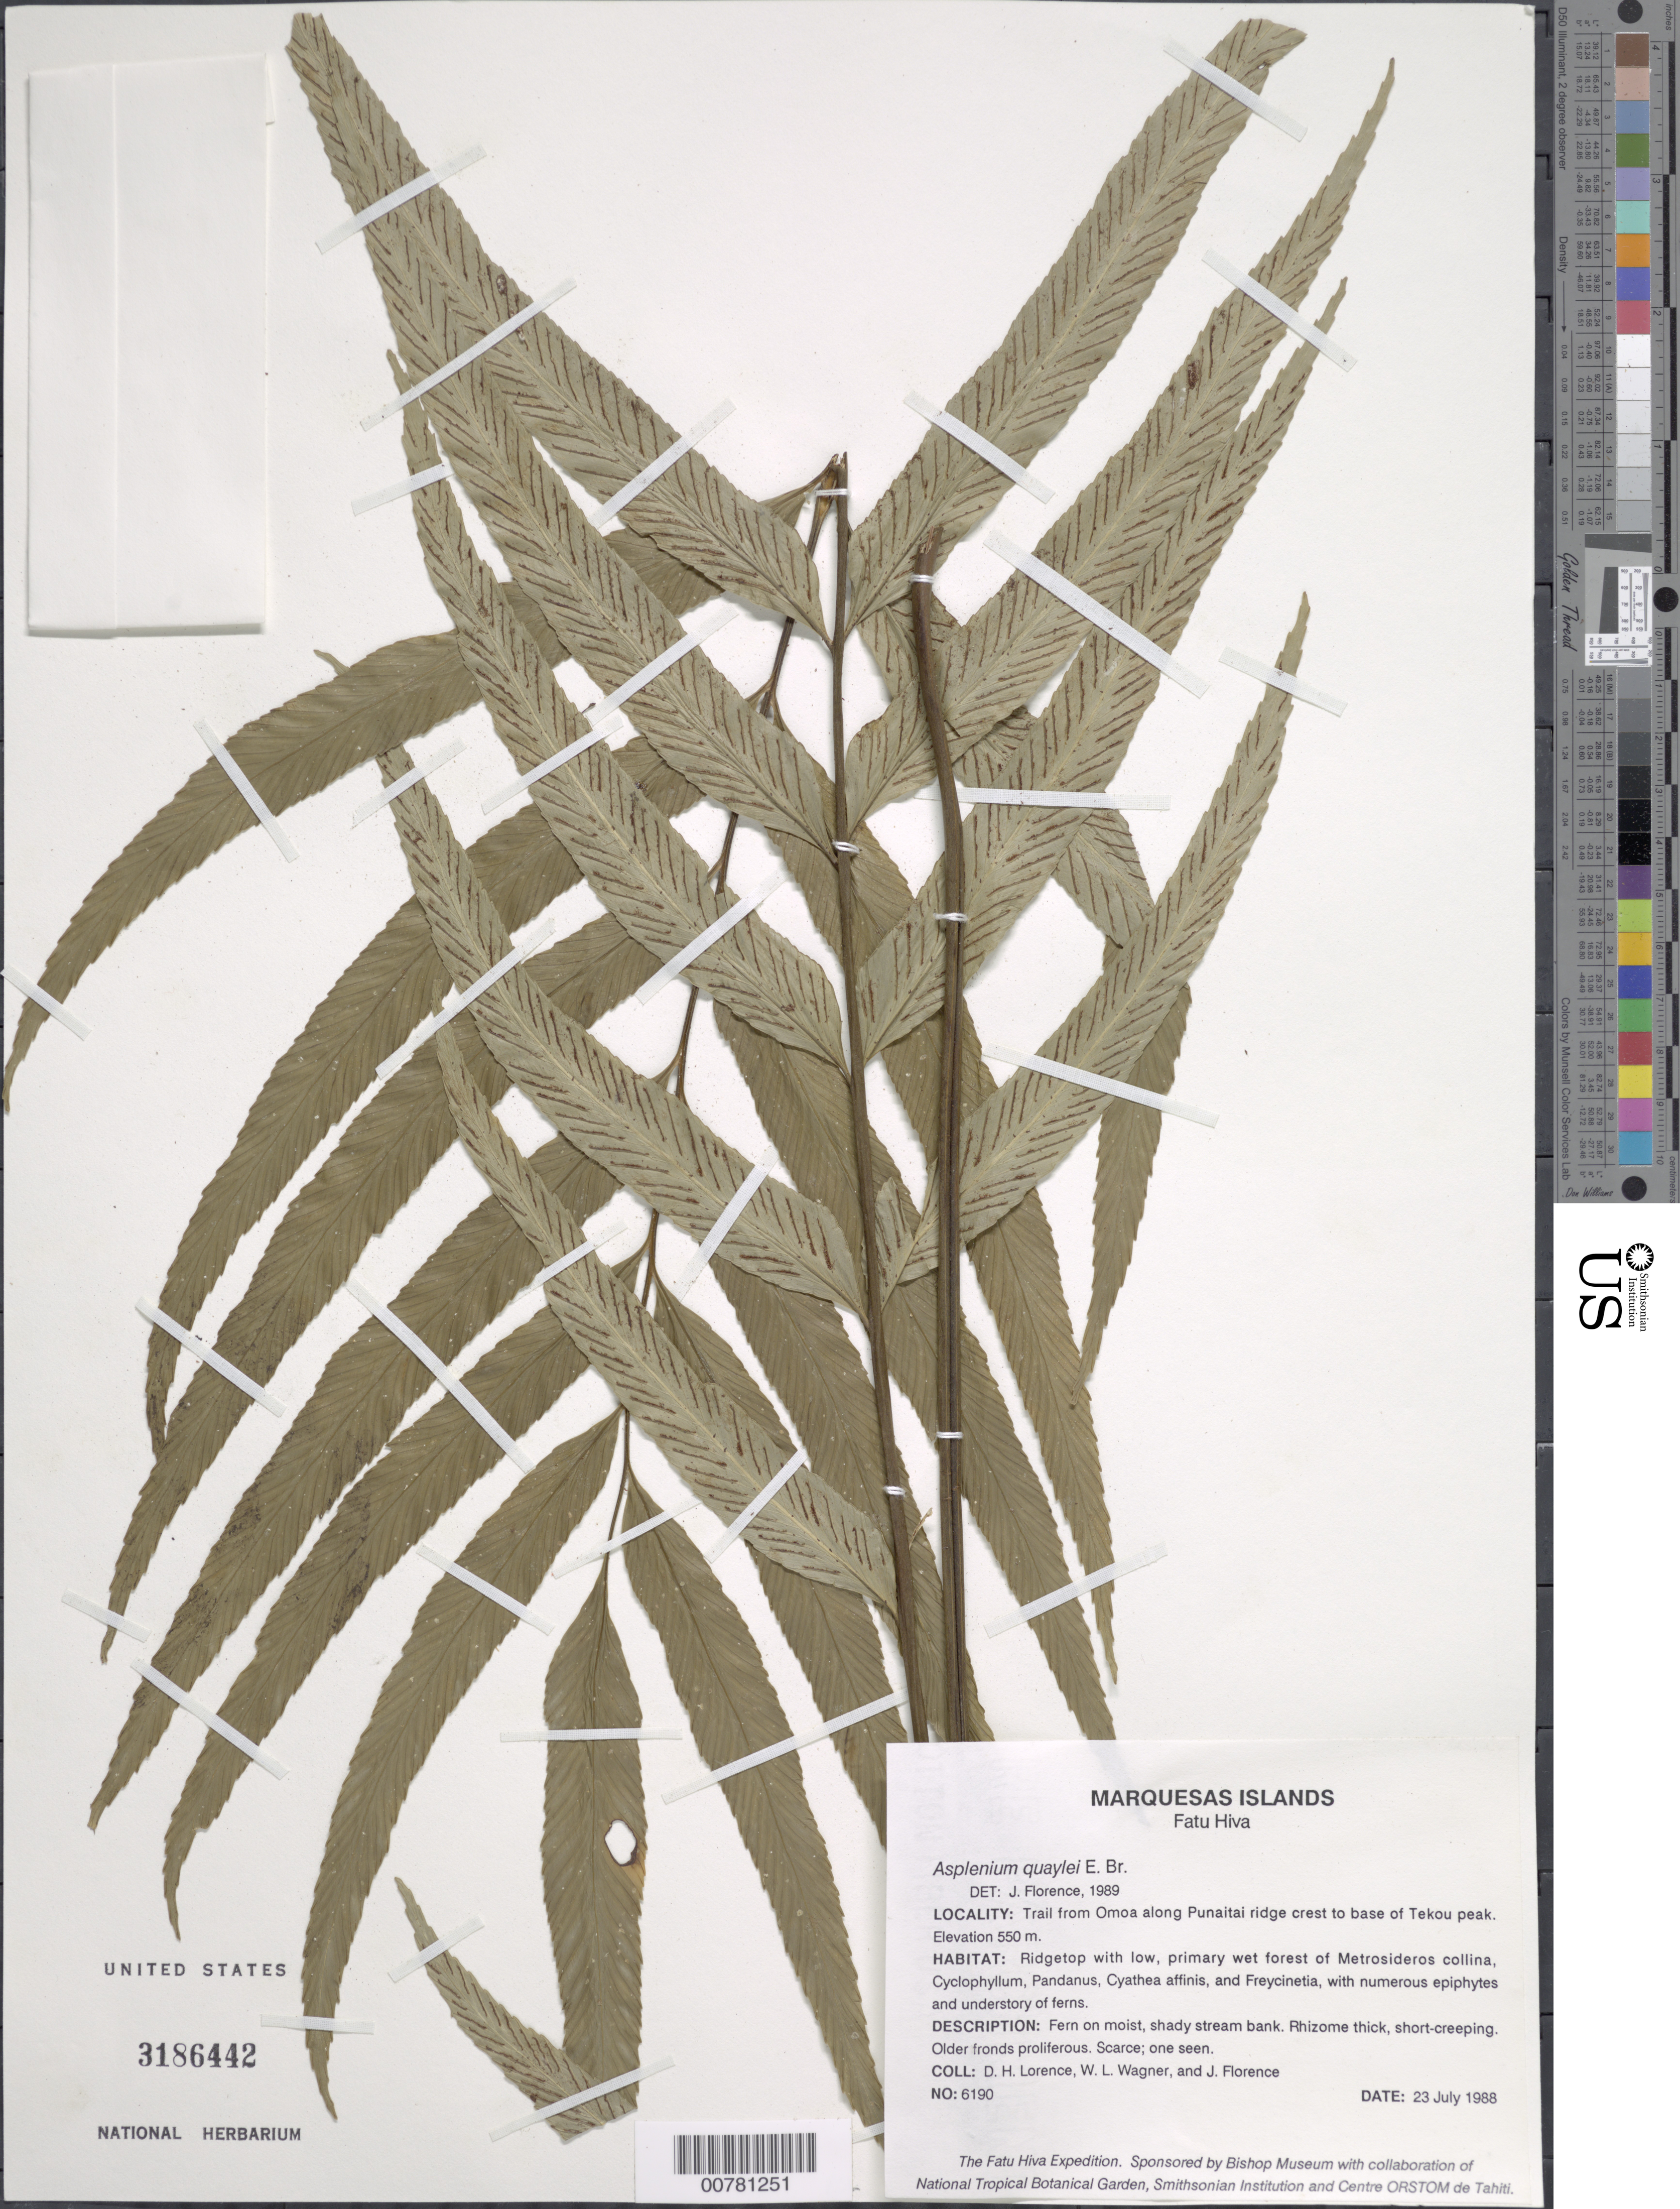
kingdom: Plantae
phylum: Tracheophyta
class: Polypodiopsida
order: Polypodiales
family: Aspleniaceae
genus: Asplenium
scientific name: Asplenium quaylei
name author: E.D. Br.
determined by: Lorence, David H., (PTBG), National Tropical Botanical Garden (UNITED STATES)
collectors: D. Lorence, W. L. Wagner & J. Florence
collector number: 6190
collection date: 1988-07-23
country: French Polynesia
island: Fatu Hiva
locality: Trail from 'Omo'a along Punaitai ridge crest to base of Tekou peak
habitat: Ridgetop with low, primary wet forest. On moist, shady stream bank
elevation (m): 550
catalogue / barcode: US 3186442